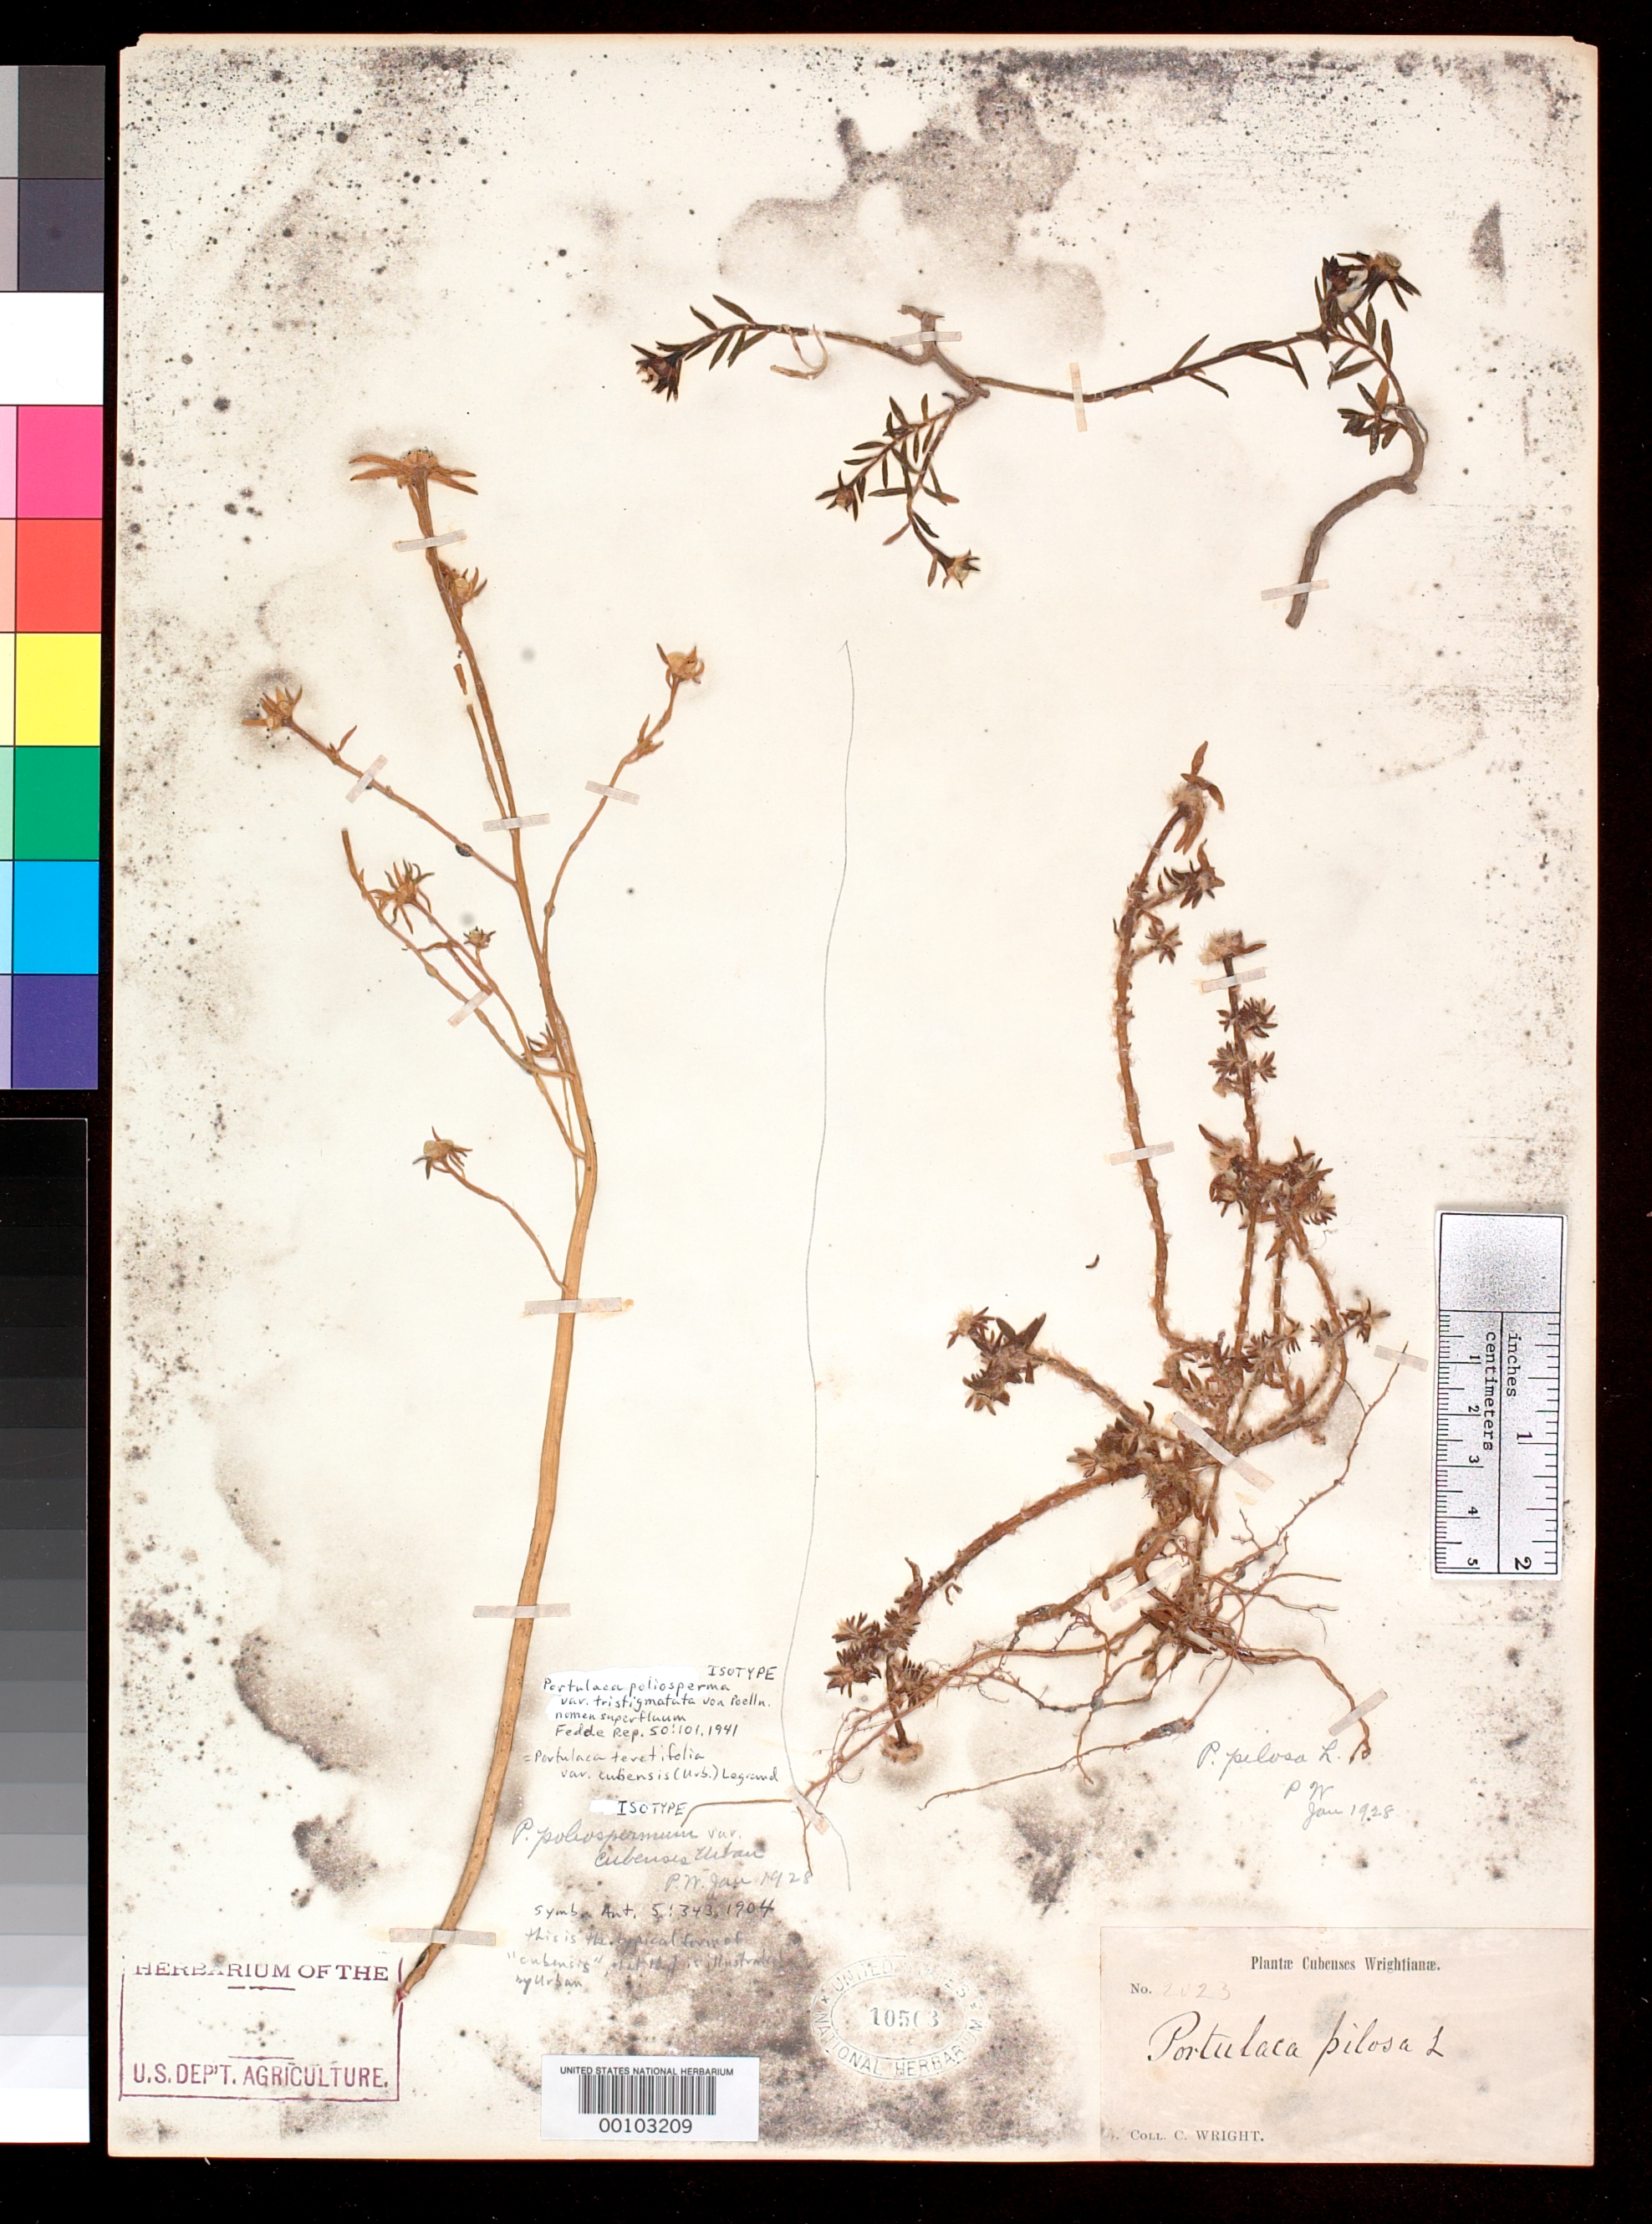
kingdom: Plantae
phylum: Tracheophyta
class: Magnoliopsida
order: Caryophyllales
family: Portulacaceae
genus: Portulaca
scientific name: Portulaca poliosperma var. cubensis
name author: Urb.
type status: Isotype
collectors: C. Wright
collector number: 2023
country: Cuba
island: Greater Antilles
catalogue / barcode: US 10503